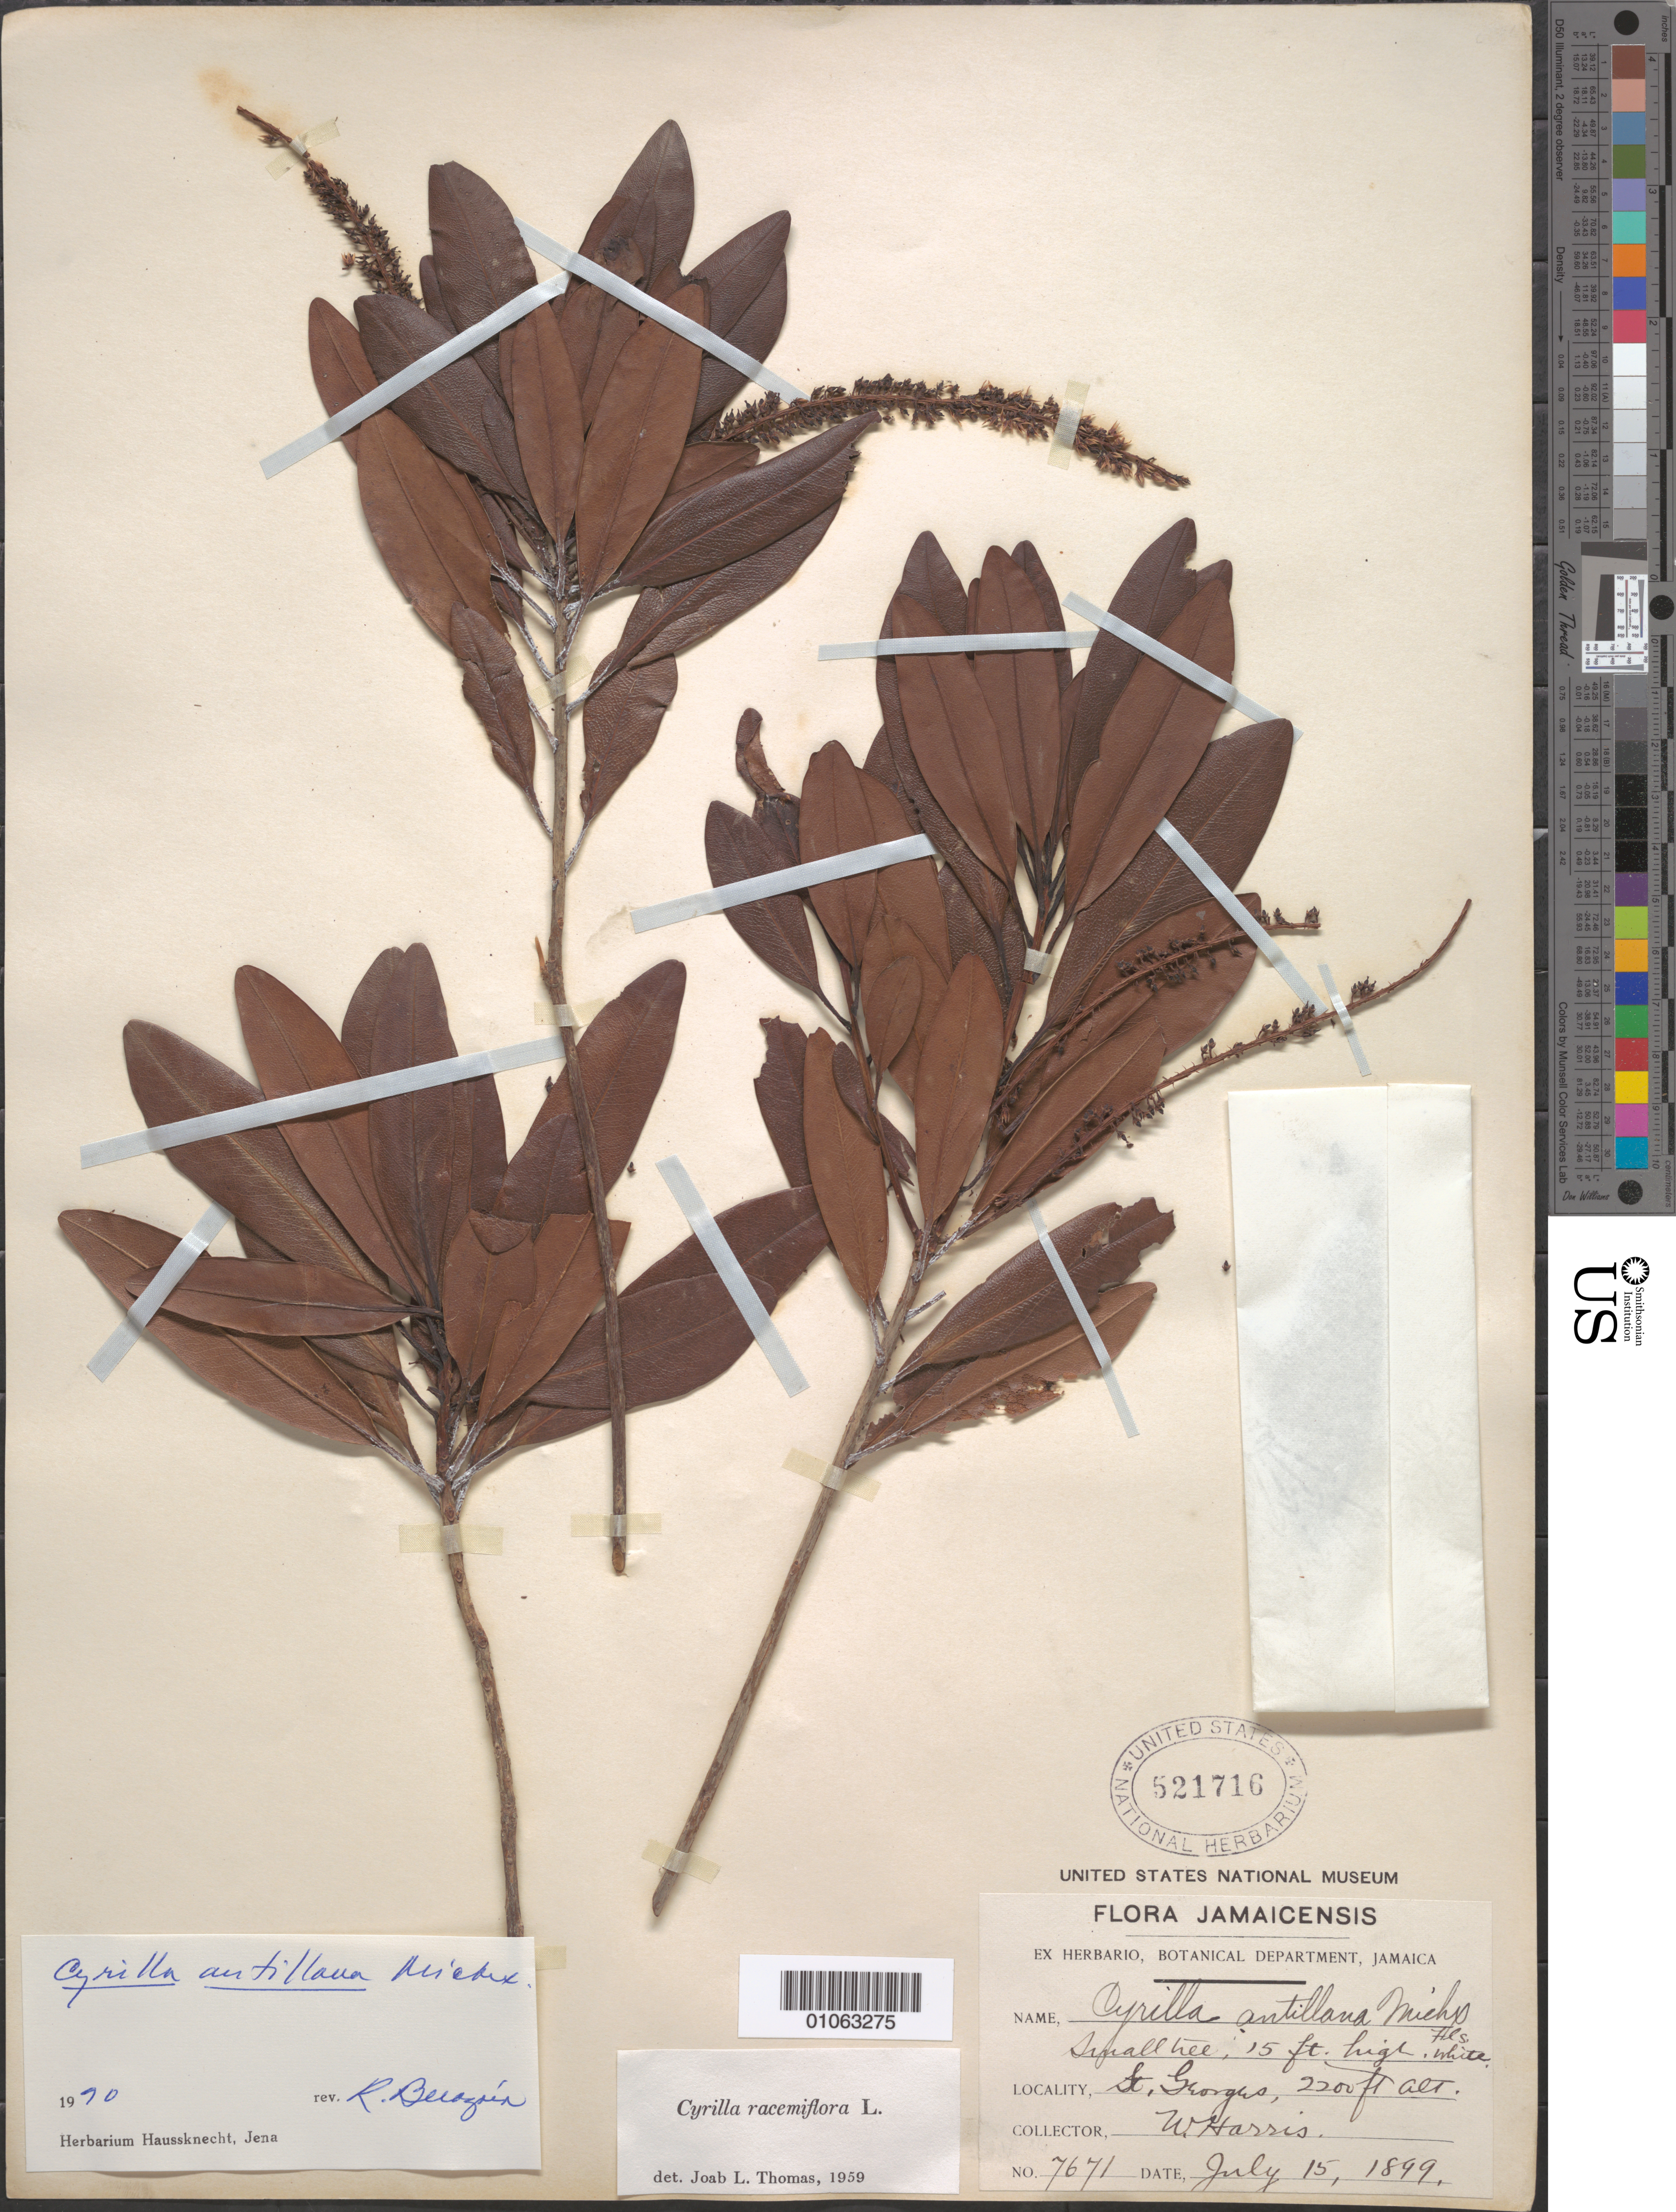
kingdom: Plantae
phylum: Tracheophyta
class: Magnoliopsida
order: Ericales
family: Cyrillaceae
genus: Cyrilla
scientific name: Cyrilla antillana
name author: Michx.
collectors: W. Harris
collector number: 7671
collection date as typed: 16 Jul 1899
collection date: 1899-07-16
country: Jamaica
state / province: Portland / Saint Mary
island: Jamaica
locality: St. George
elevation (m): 671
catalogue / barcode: US 521716